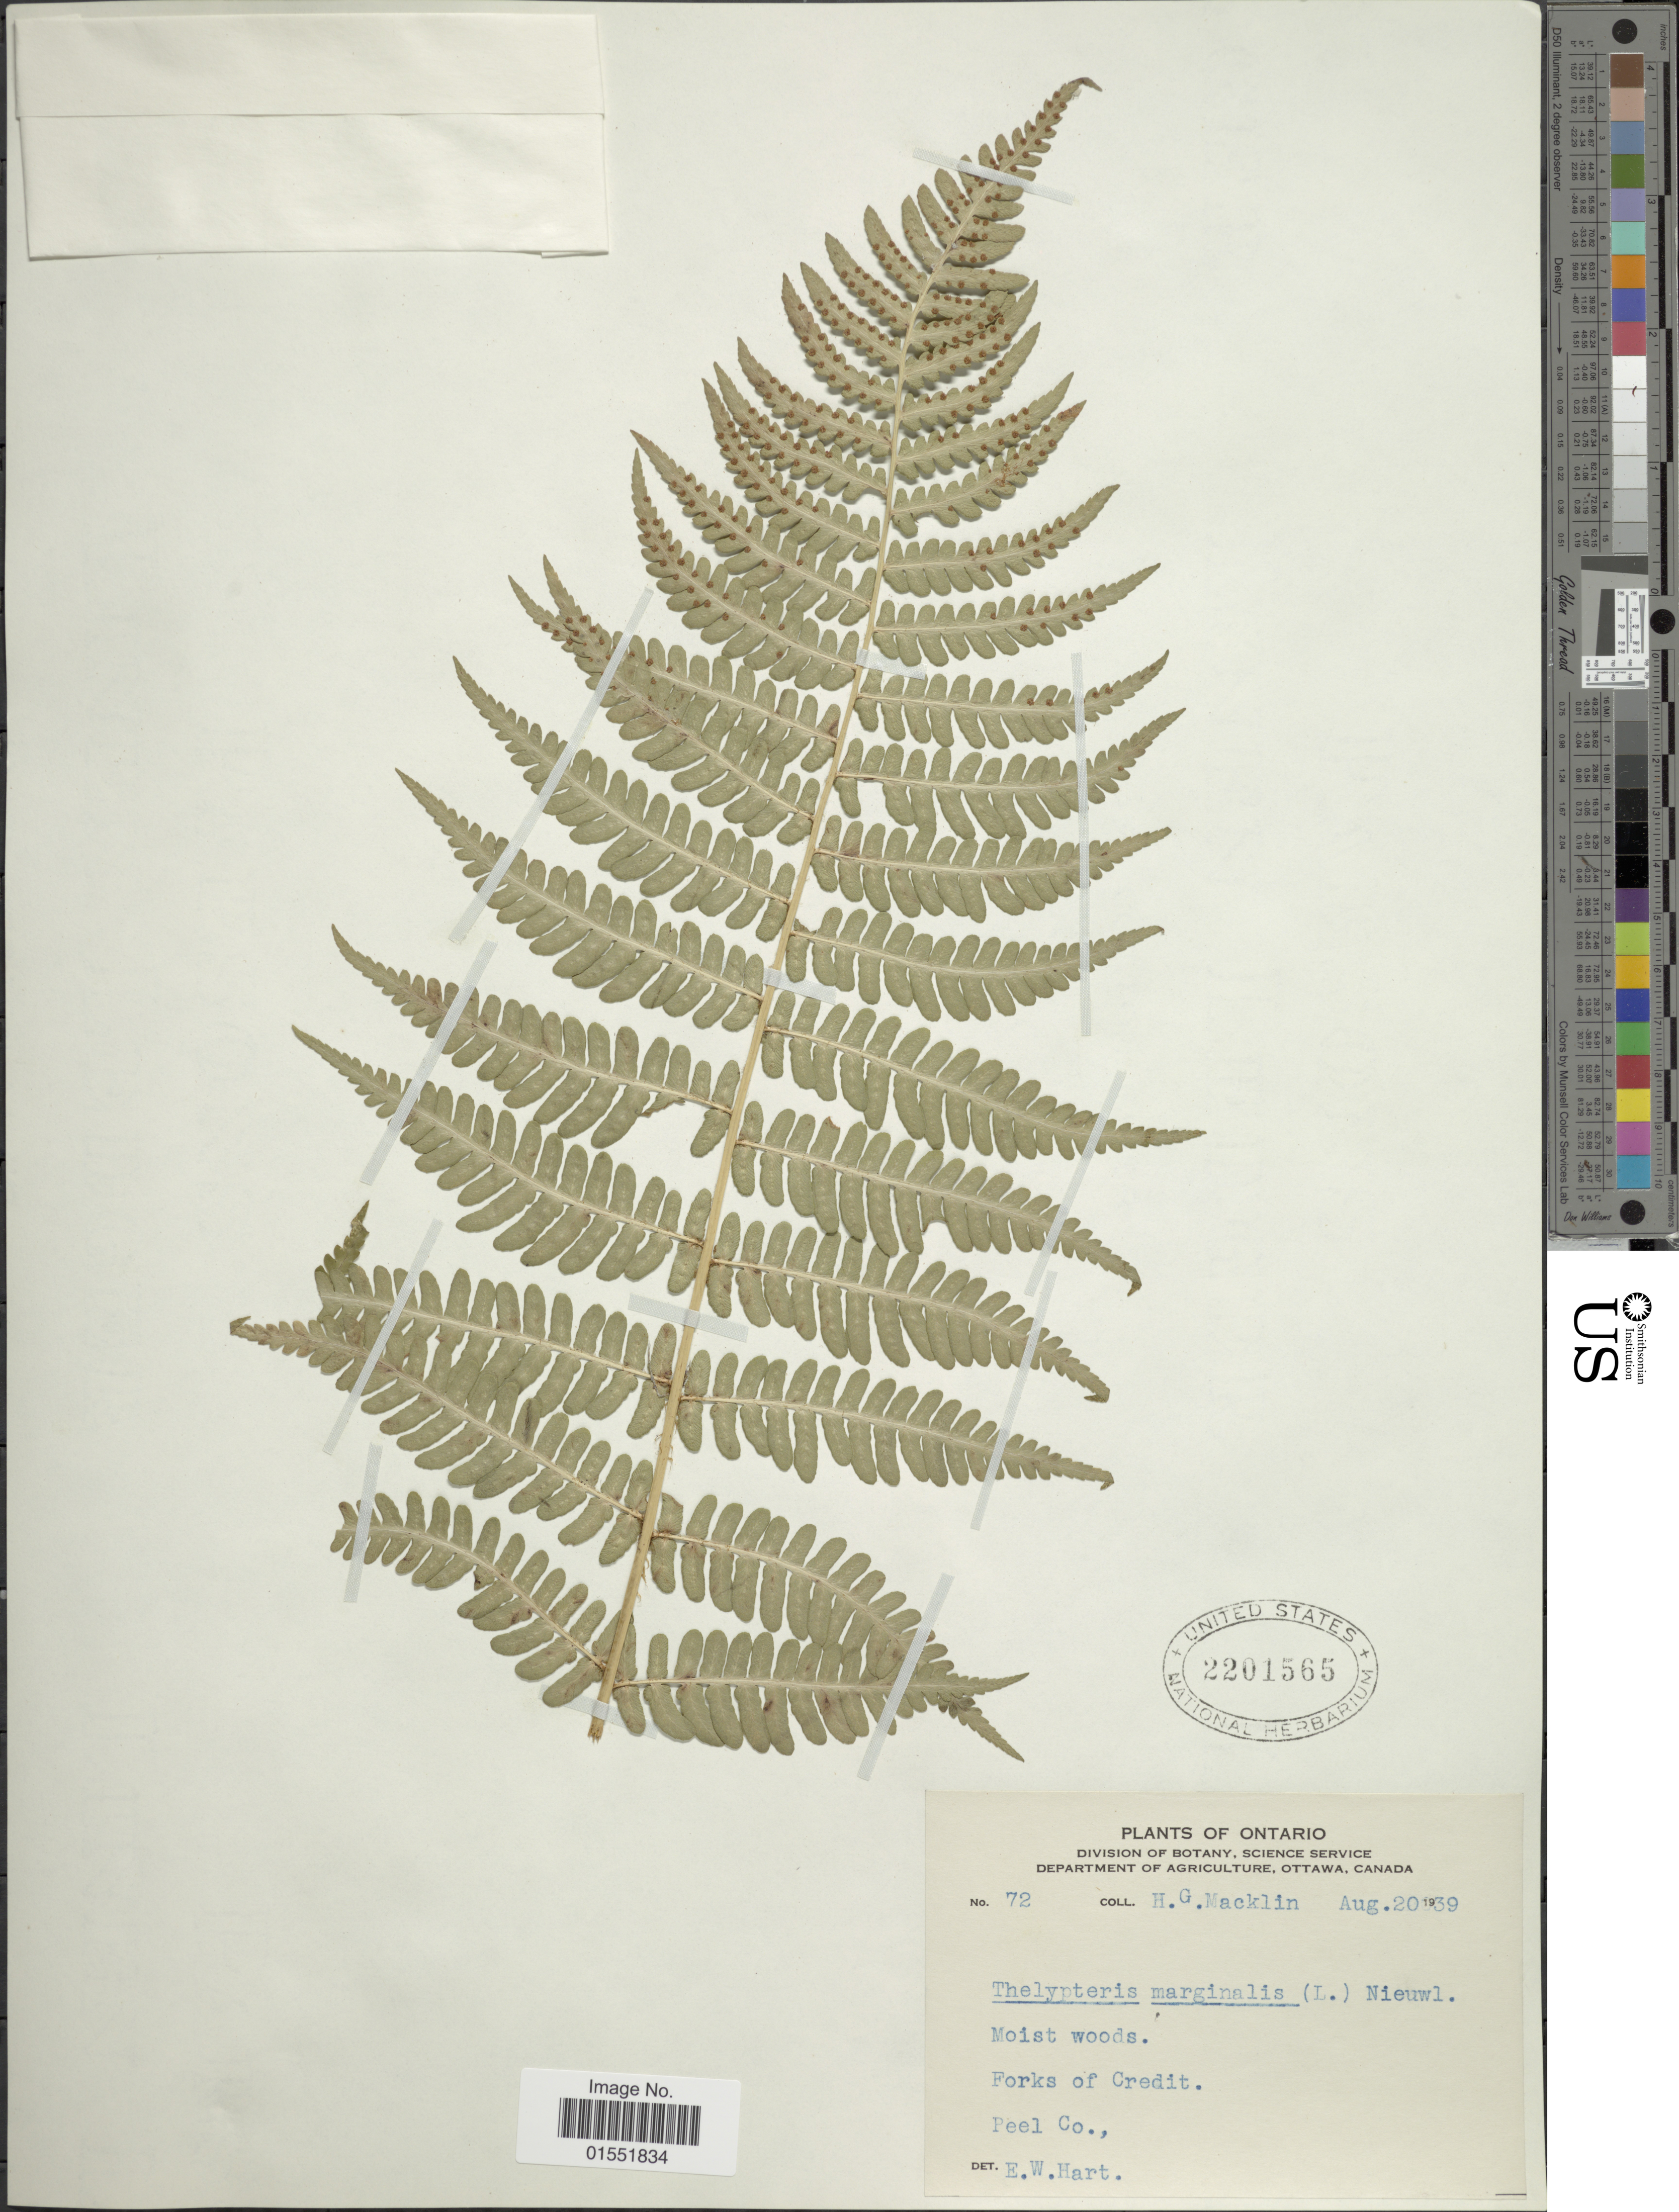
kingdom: Plantae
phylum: Tracheophyta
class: Polypodiopsida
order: Polypodiales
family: Dryopteridaceae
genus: Dryopteris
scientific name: Dryopteris marginalis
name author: (L.) A. Gray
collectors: H. Macklin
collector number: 72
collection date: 1939-08-20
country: Canada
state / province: Ontario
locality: Forks of Credit. Peel Co.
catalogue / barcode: US 2201565